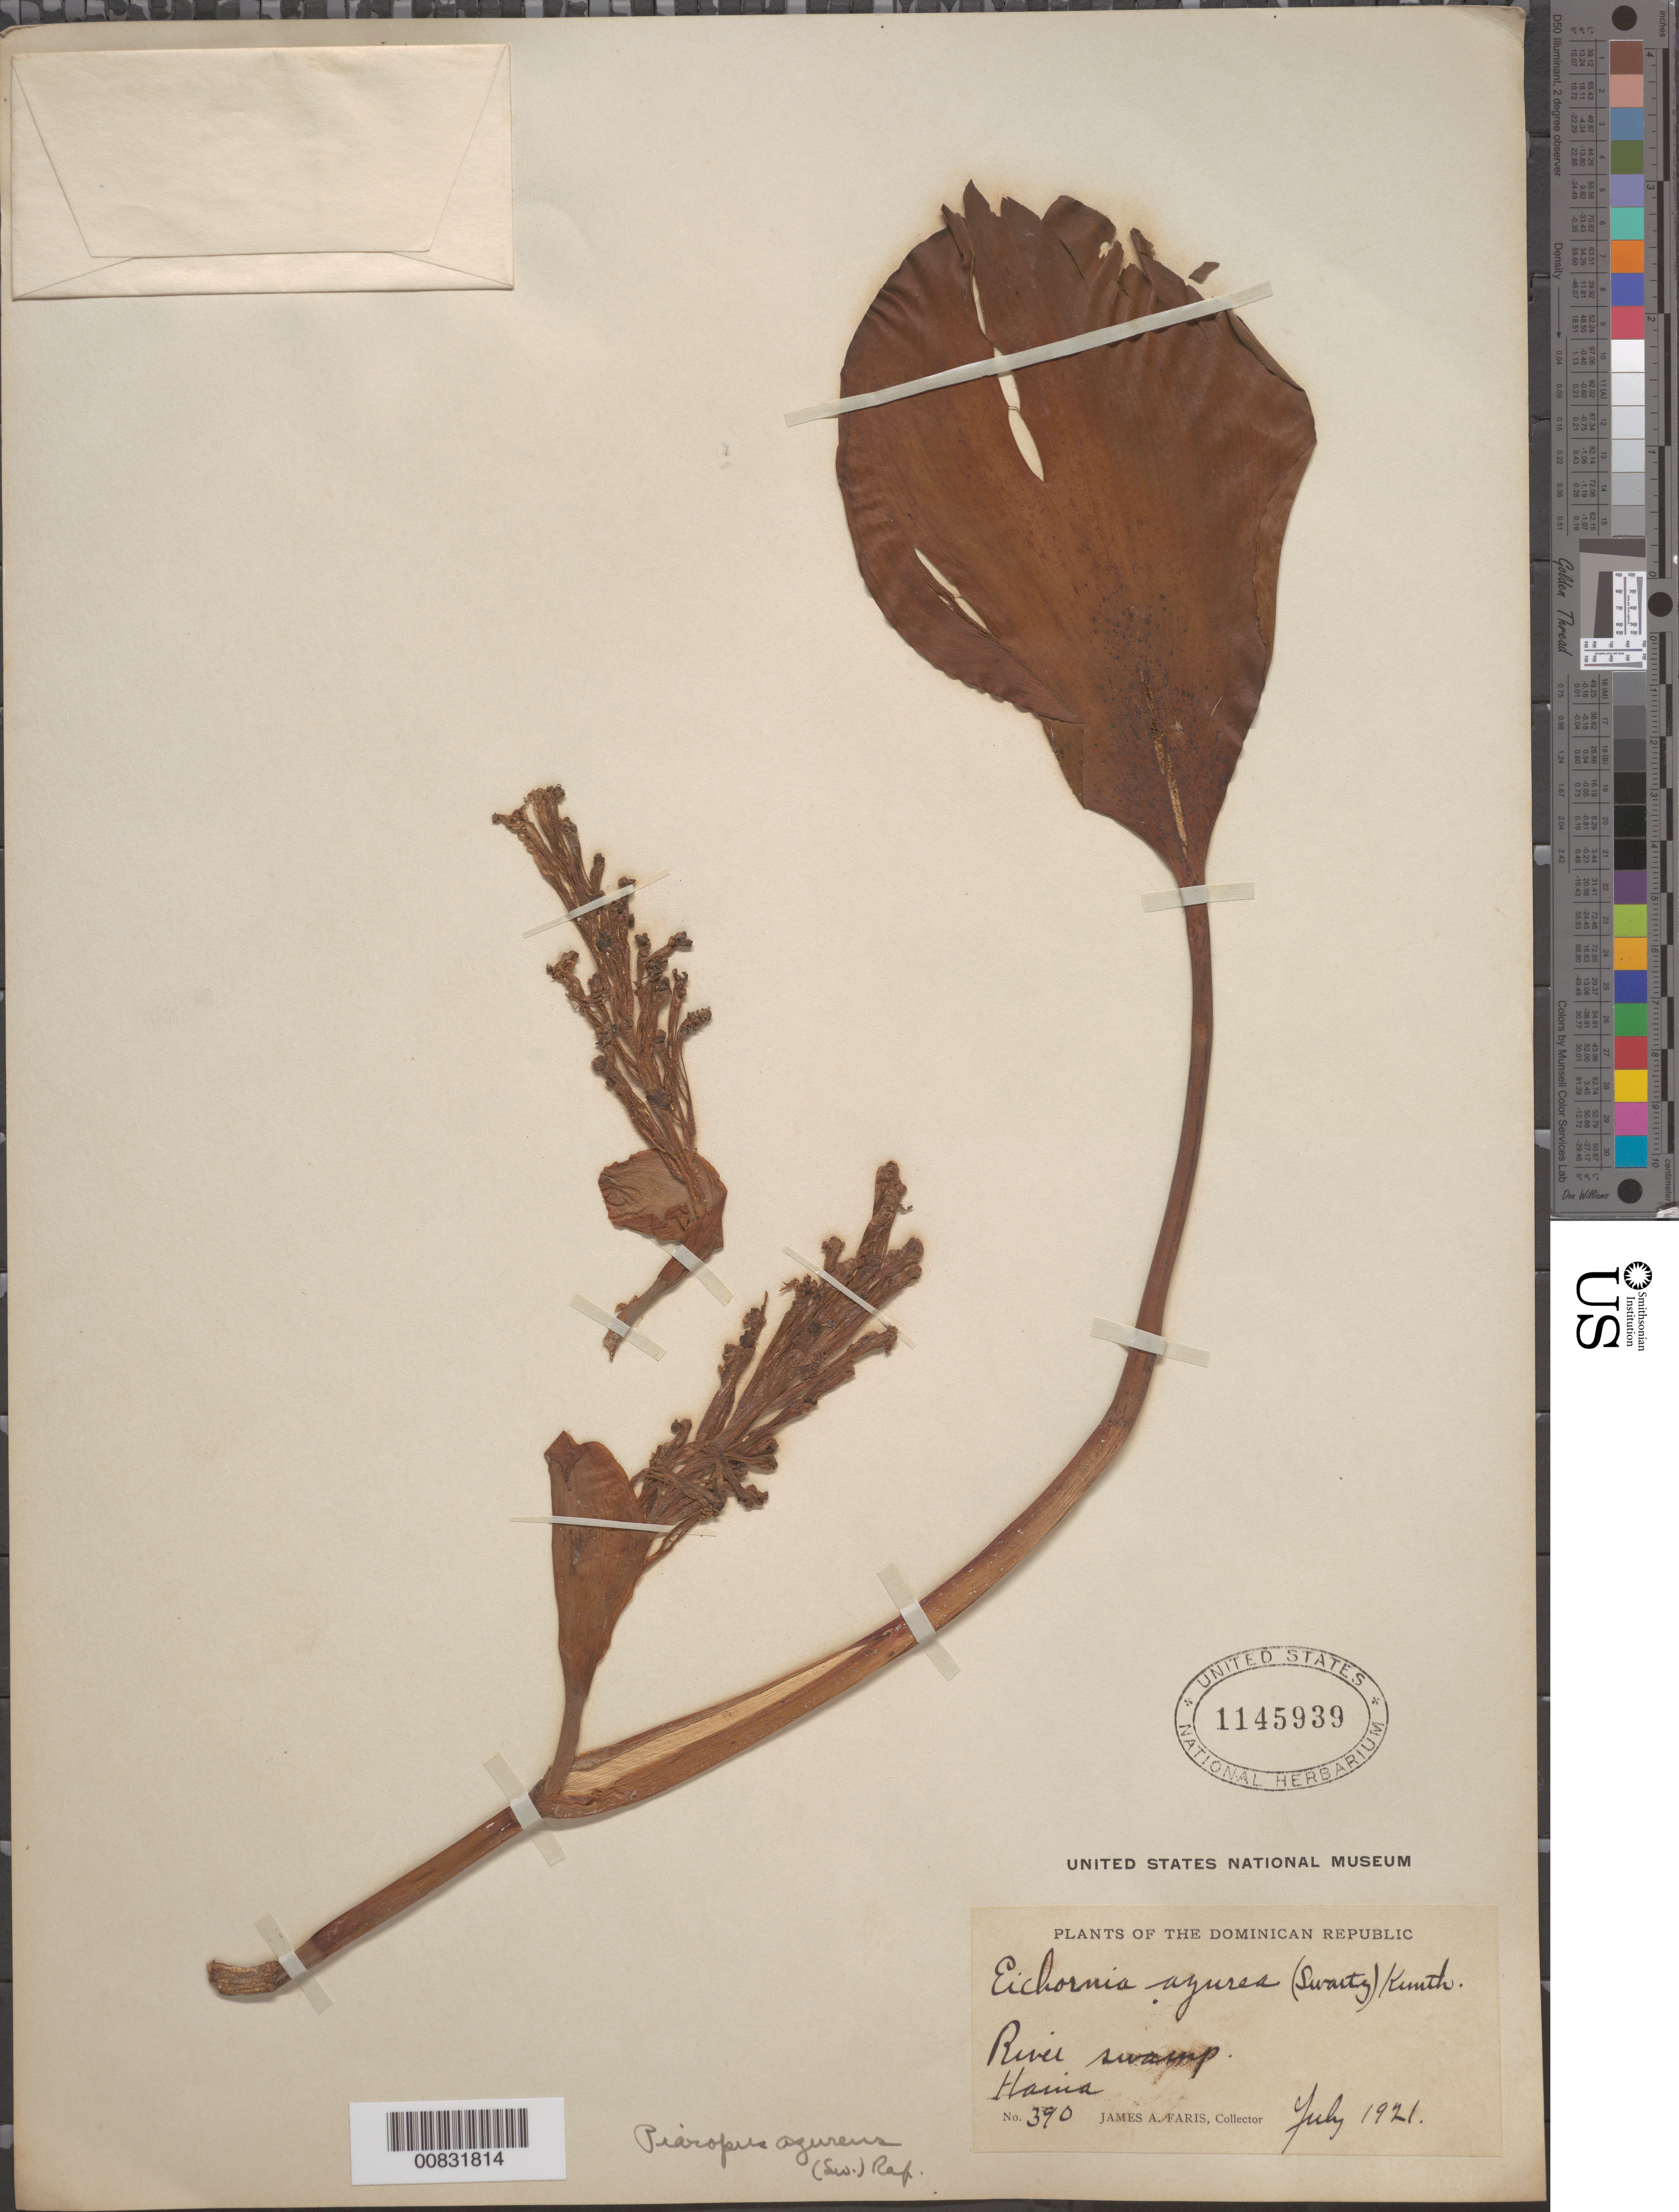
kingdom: Plantae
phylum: Tracheophyta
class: Liliopsida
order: Commelinales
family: Pontederiaceae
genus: Eichhornia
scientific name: Eichhornia azurea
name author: (Sw.) Kunth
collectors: J. Faris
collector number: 390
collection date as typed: Jul 1921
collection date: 1921-07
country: Dominican Republic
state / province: San Cristóbal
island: Hispaniola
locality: Hania.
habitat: River swamp.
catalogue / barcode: US 1145939